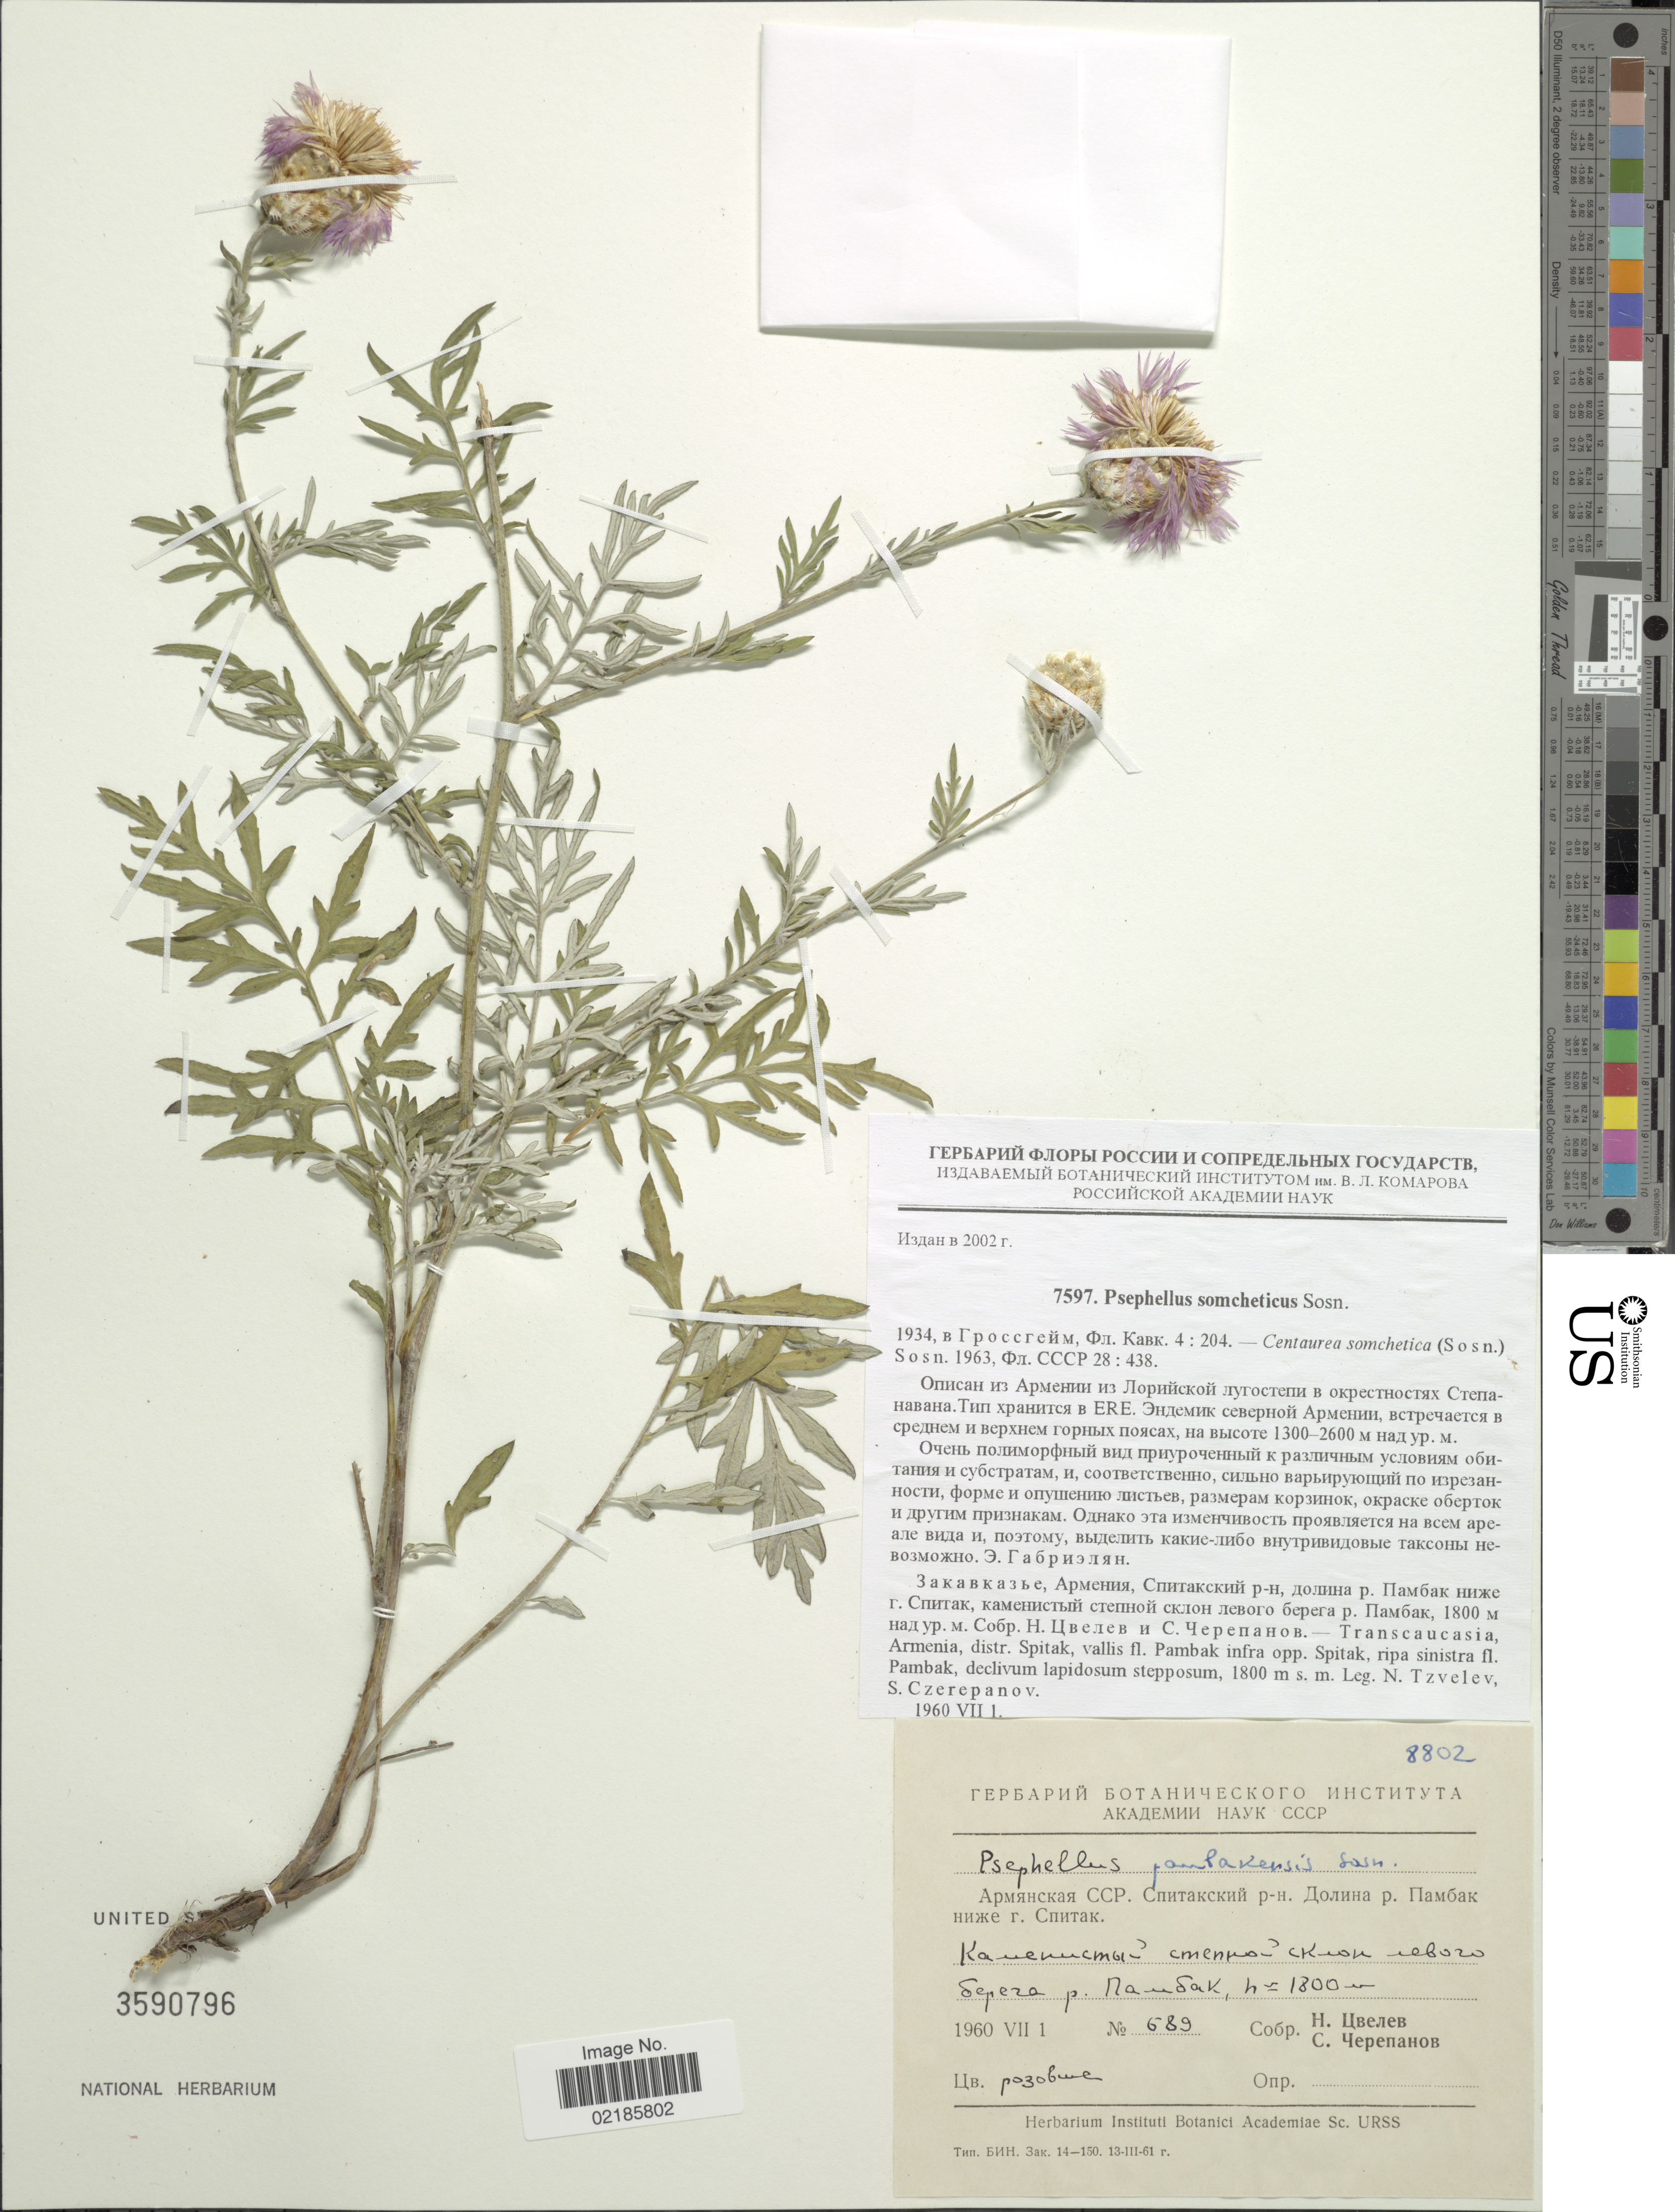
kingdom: Plantae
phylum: Tracheophyta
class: Magnoliopsida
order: Asterales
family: Asteraceae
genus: Psephellus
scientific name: Psephellus somcheticus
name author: Sosn.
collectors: N. N. Tzvelev & S. Czerepanov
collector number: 589*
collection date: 1960-07-01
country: Armenia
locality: Ditr. Spitak, vallis fl. Pambak infra opp. Spitak, ripa sinistra fl. Pambak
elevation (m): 1800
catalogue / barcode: US 3590796